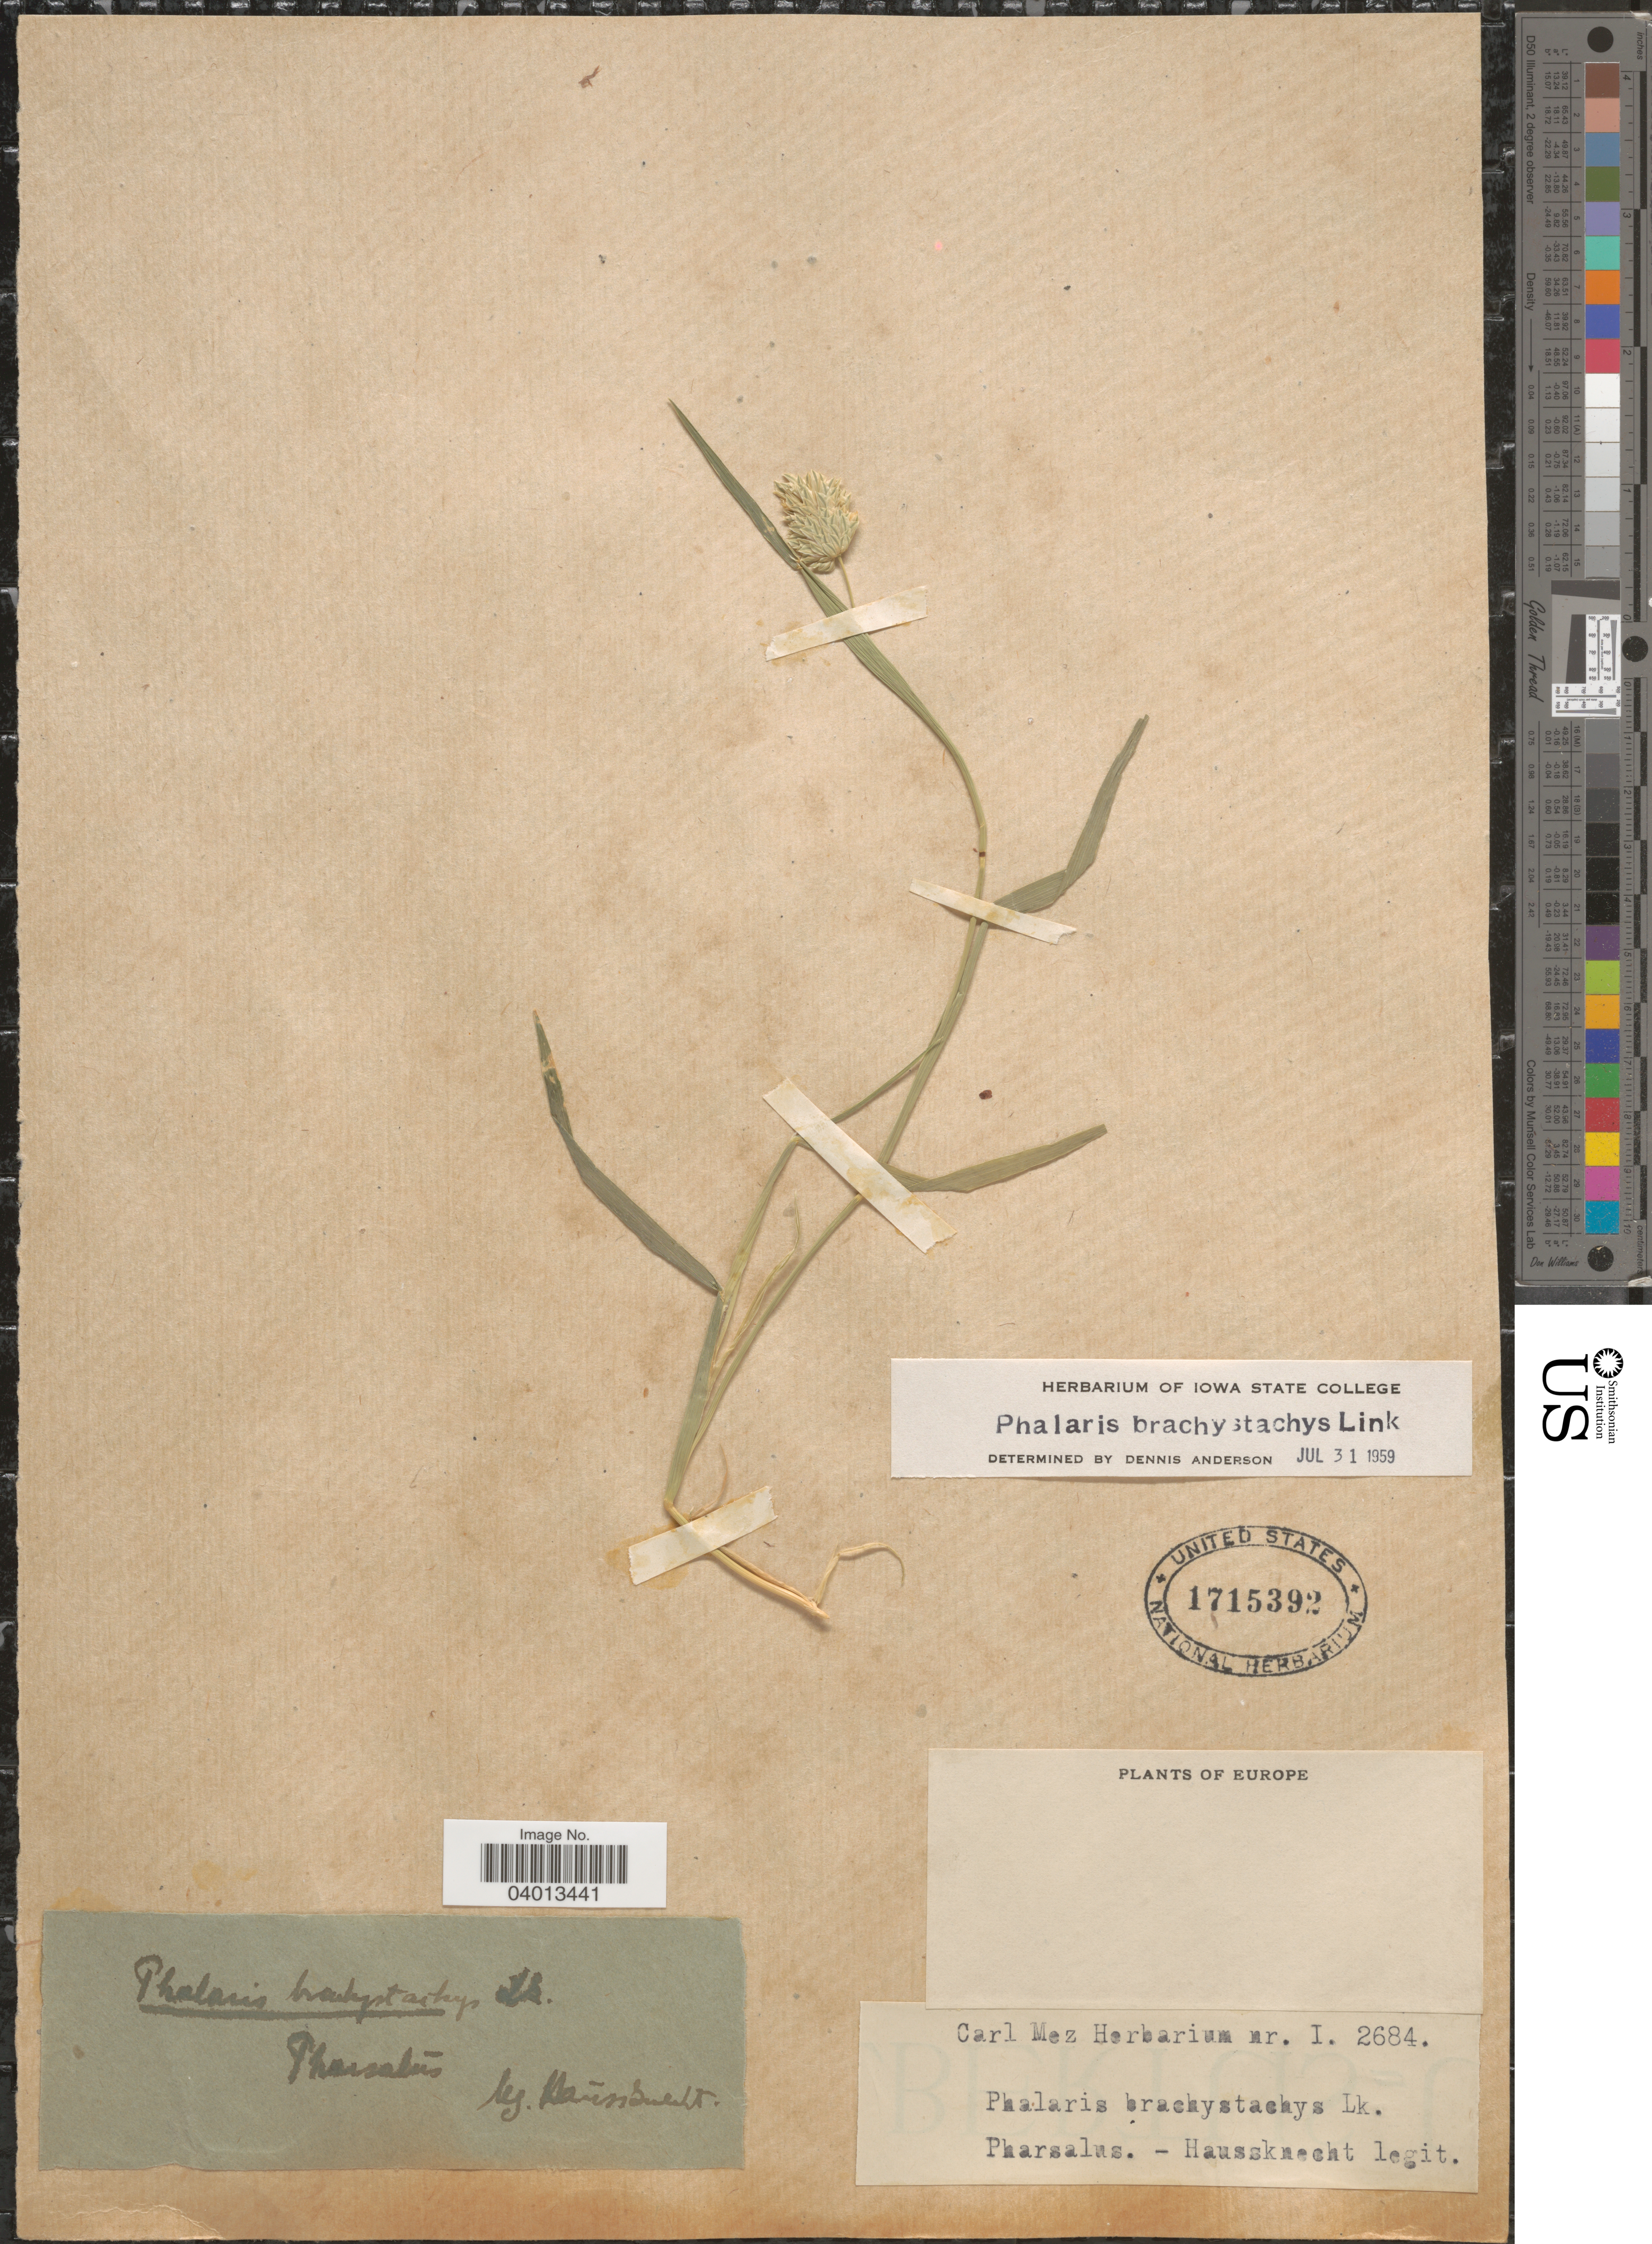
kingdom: Plantae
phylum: Tracheophyta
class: Liliopsida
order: Poales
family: Poaceae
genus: Phalaris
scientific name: Phalaris brachystachys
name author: Link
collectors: Haussknecht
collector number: I.2684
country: Greece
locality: Pharsalus.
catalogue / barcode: US 1715392